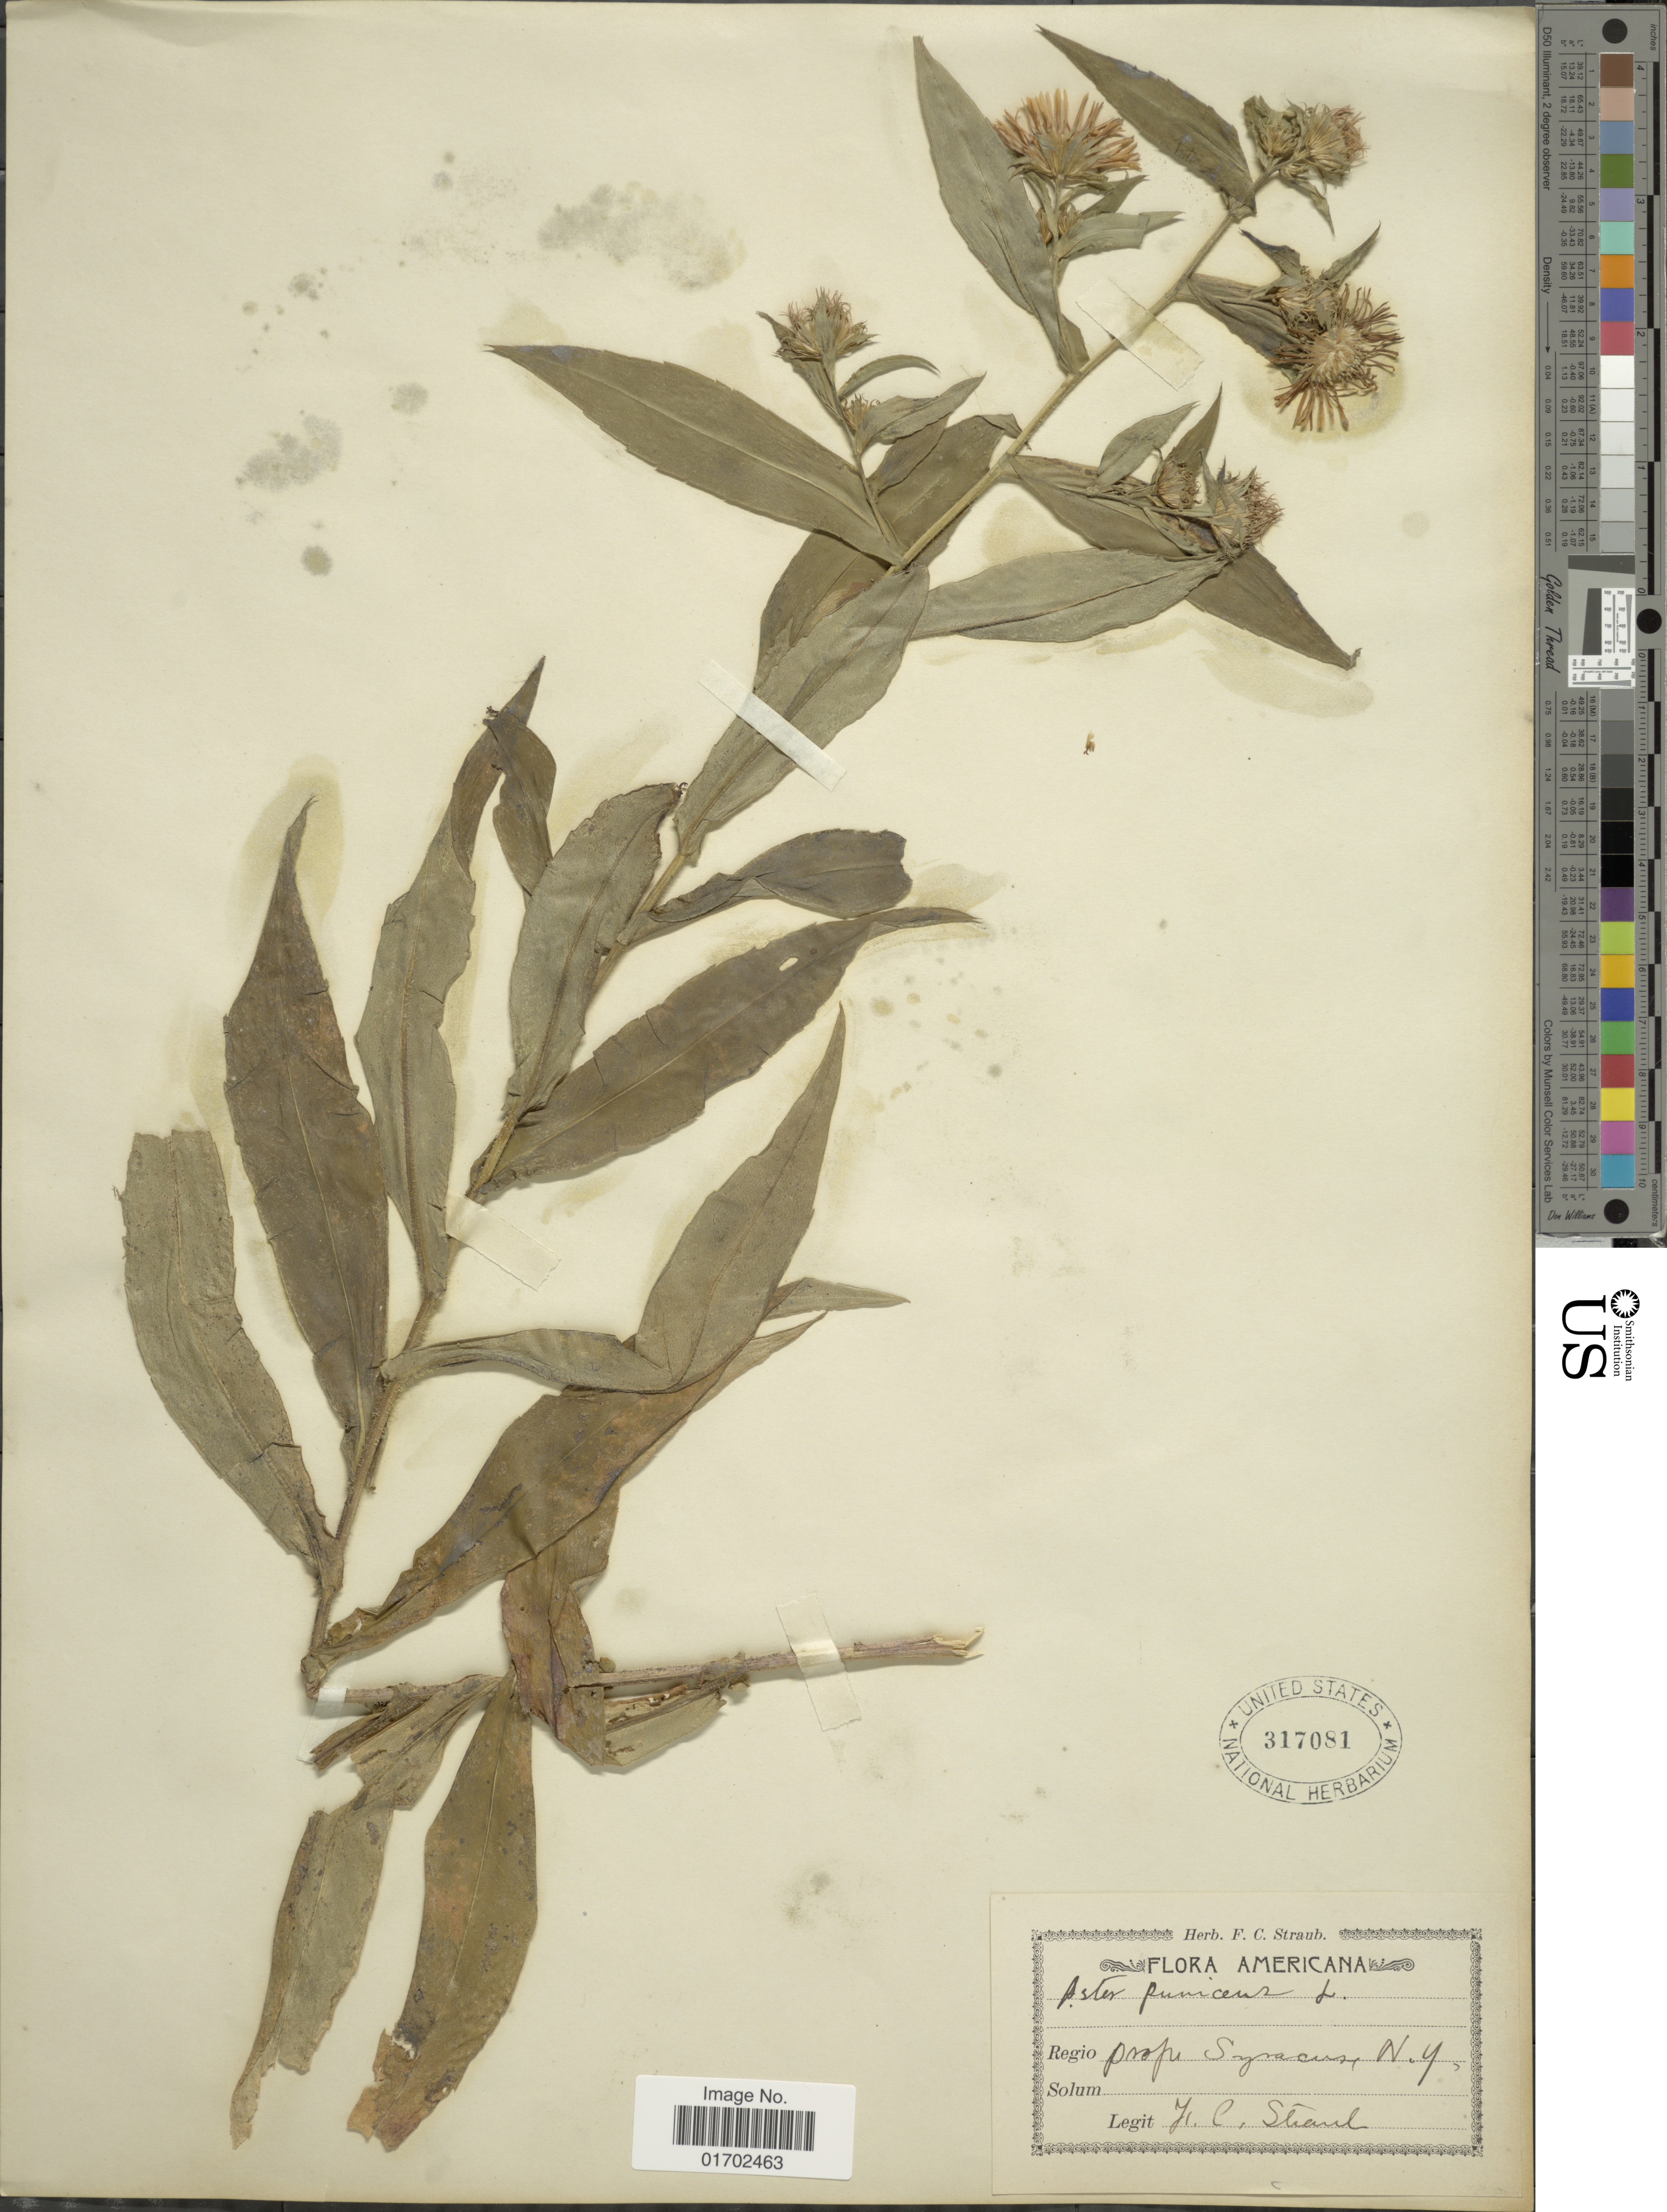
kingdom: Plantae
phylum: Tracheophyta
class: Magnoliopsida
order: Asterales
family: Asteraceae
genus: Symphyotrichum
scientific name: Symphyotrichum puniceum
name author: (L.) Á. Löve & D. Löve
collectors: F. Straub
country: United States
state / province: New York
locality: Prope Syracuse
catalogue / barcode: US 317081